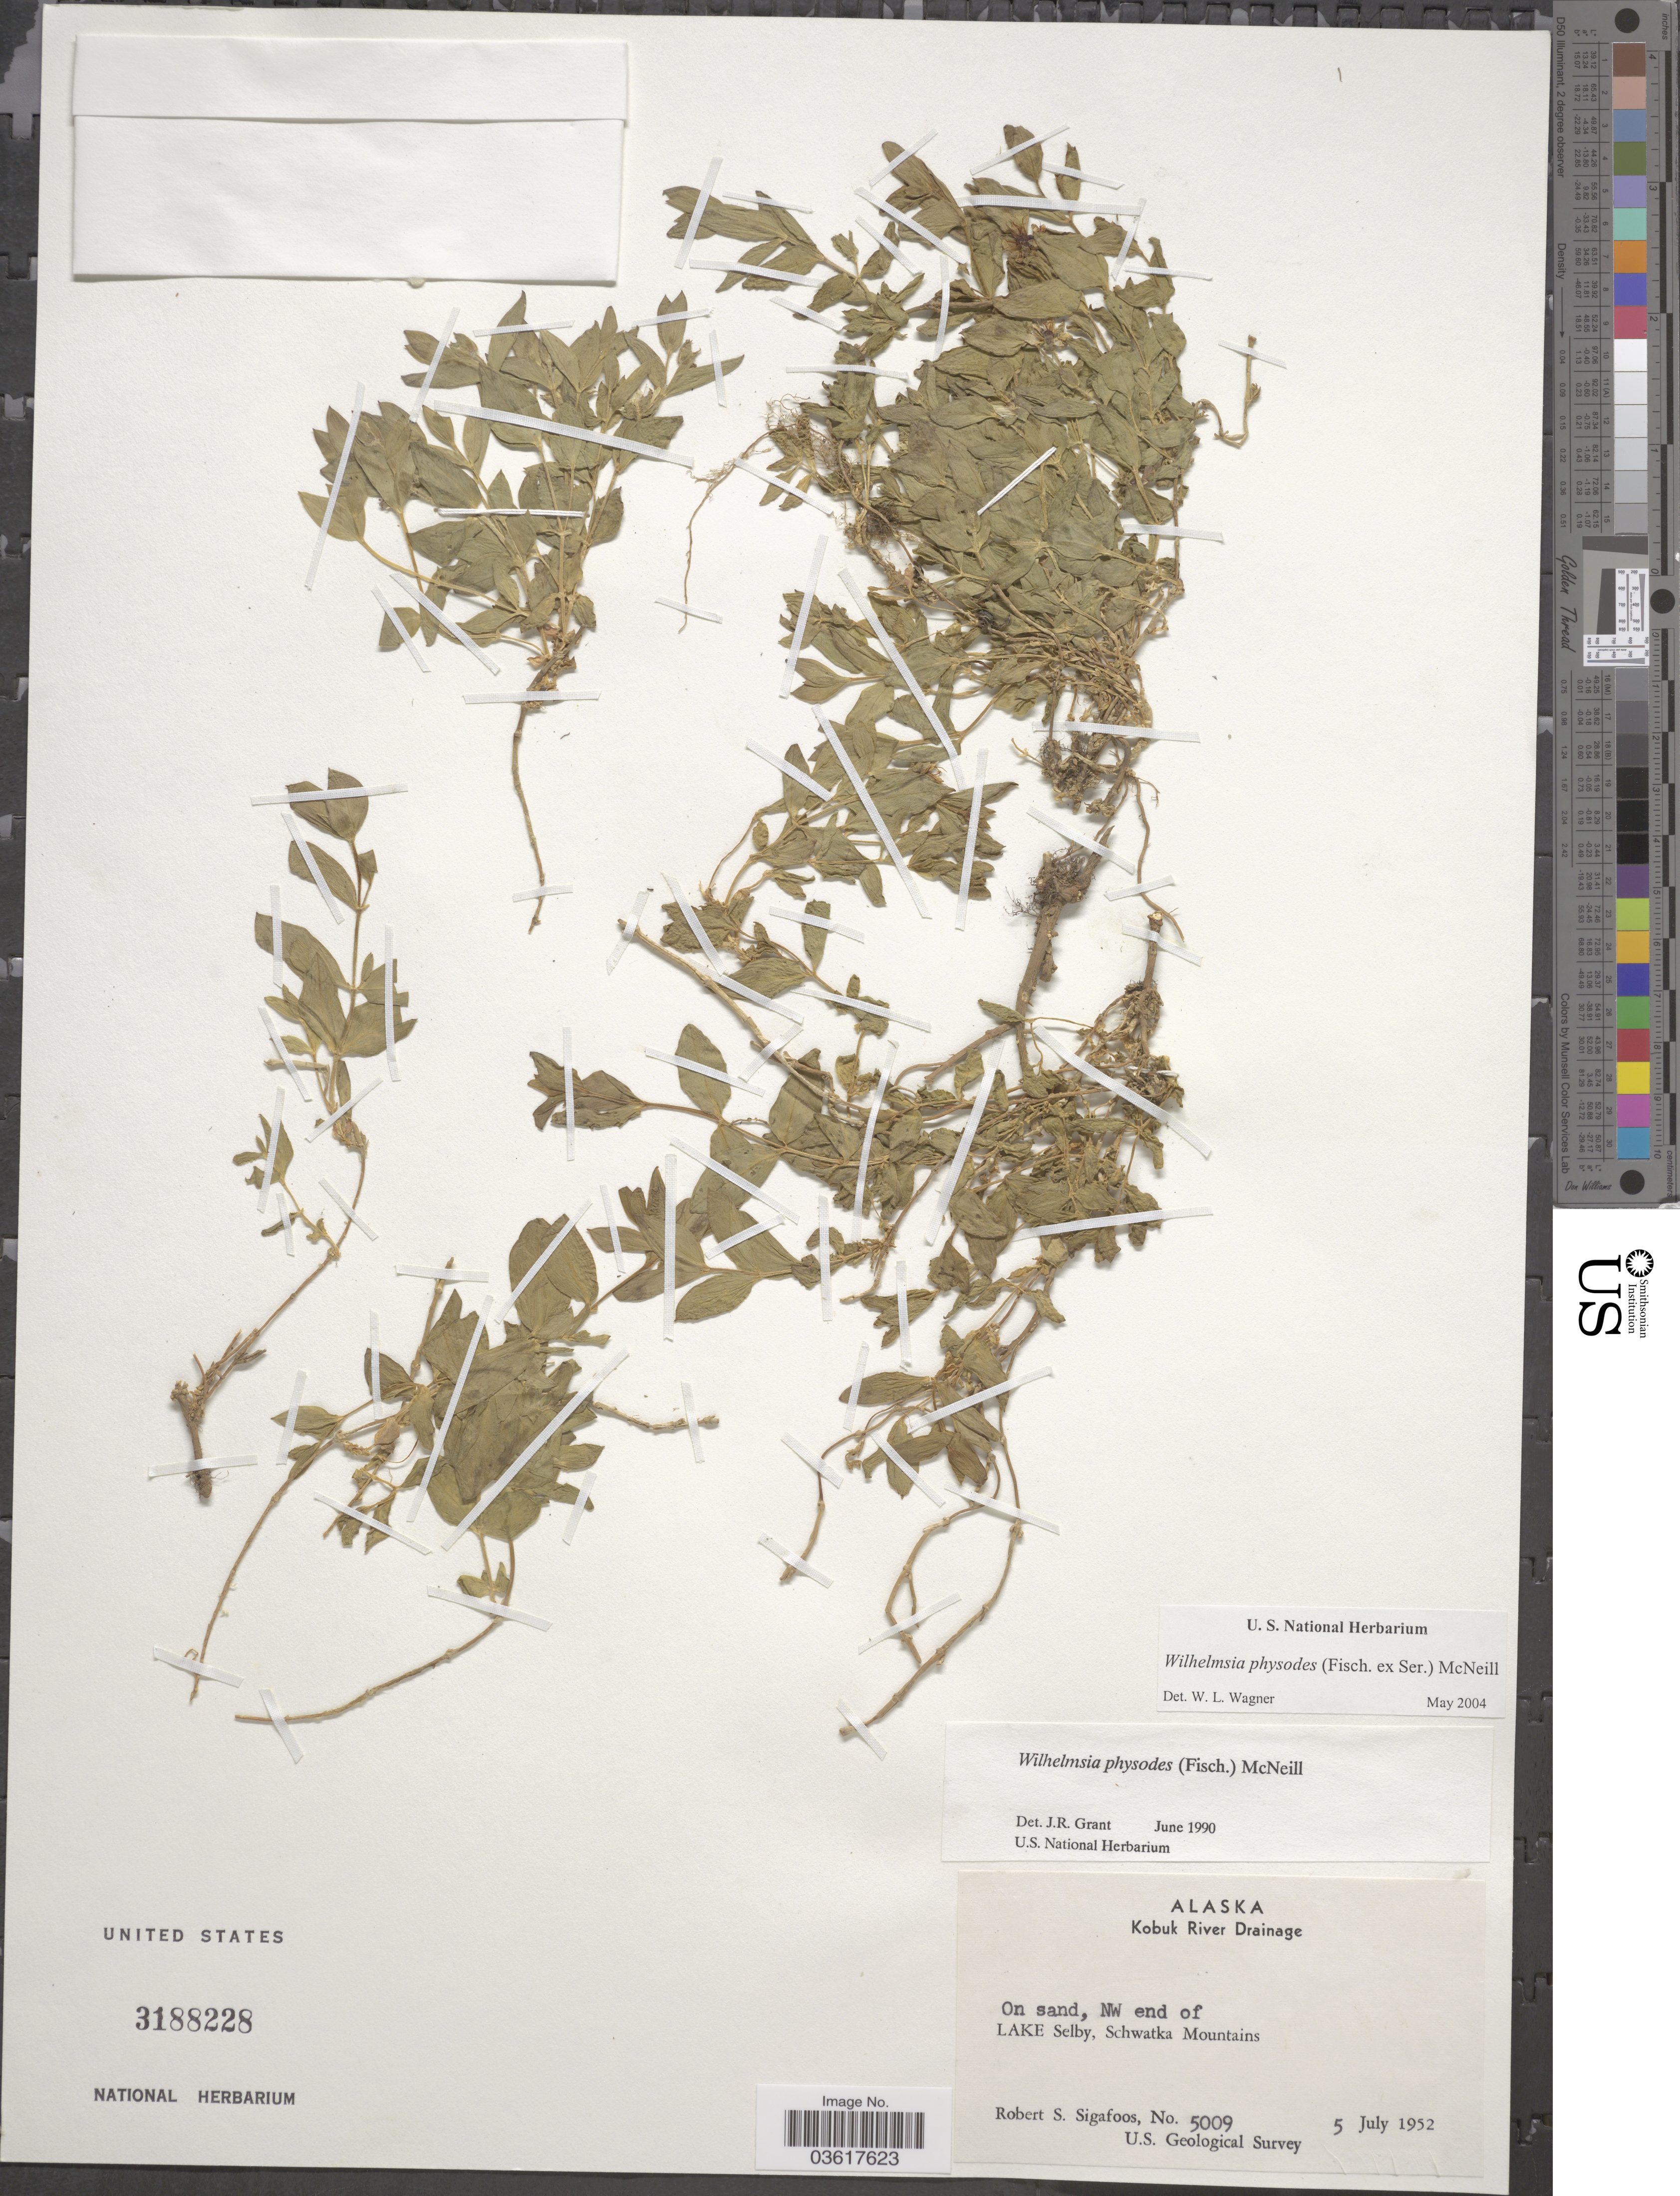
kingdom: Plantae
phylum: Tracheophyta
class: Magnoliopsida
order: Caryophyllales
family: Caryophyllaceae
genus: Wilhelmsia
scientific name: Wilhelmsia sp.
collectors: R. Sigafoos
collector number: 5009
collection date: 1952-07-05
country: United States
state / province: Alaska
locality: Kobuk River Drainage. On sand, NW end of Lake Selby, Schwatka Mountains.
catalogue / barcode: US 3188228